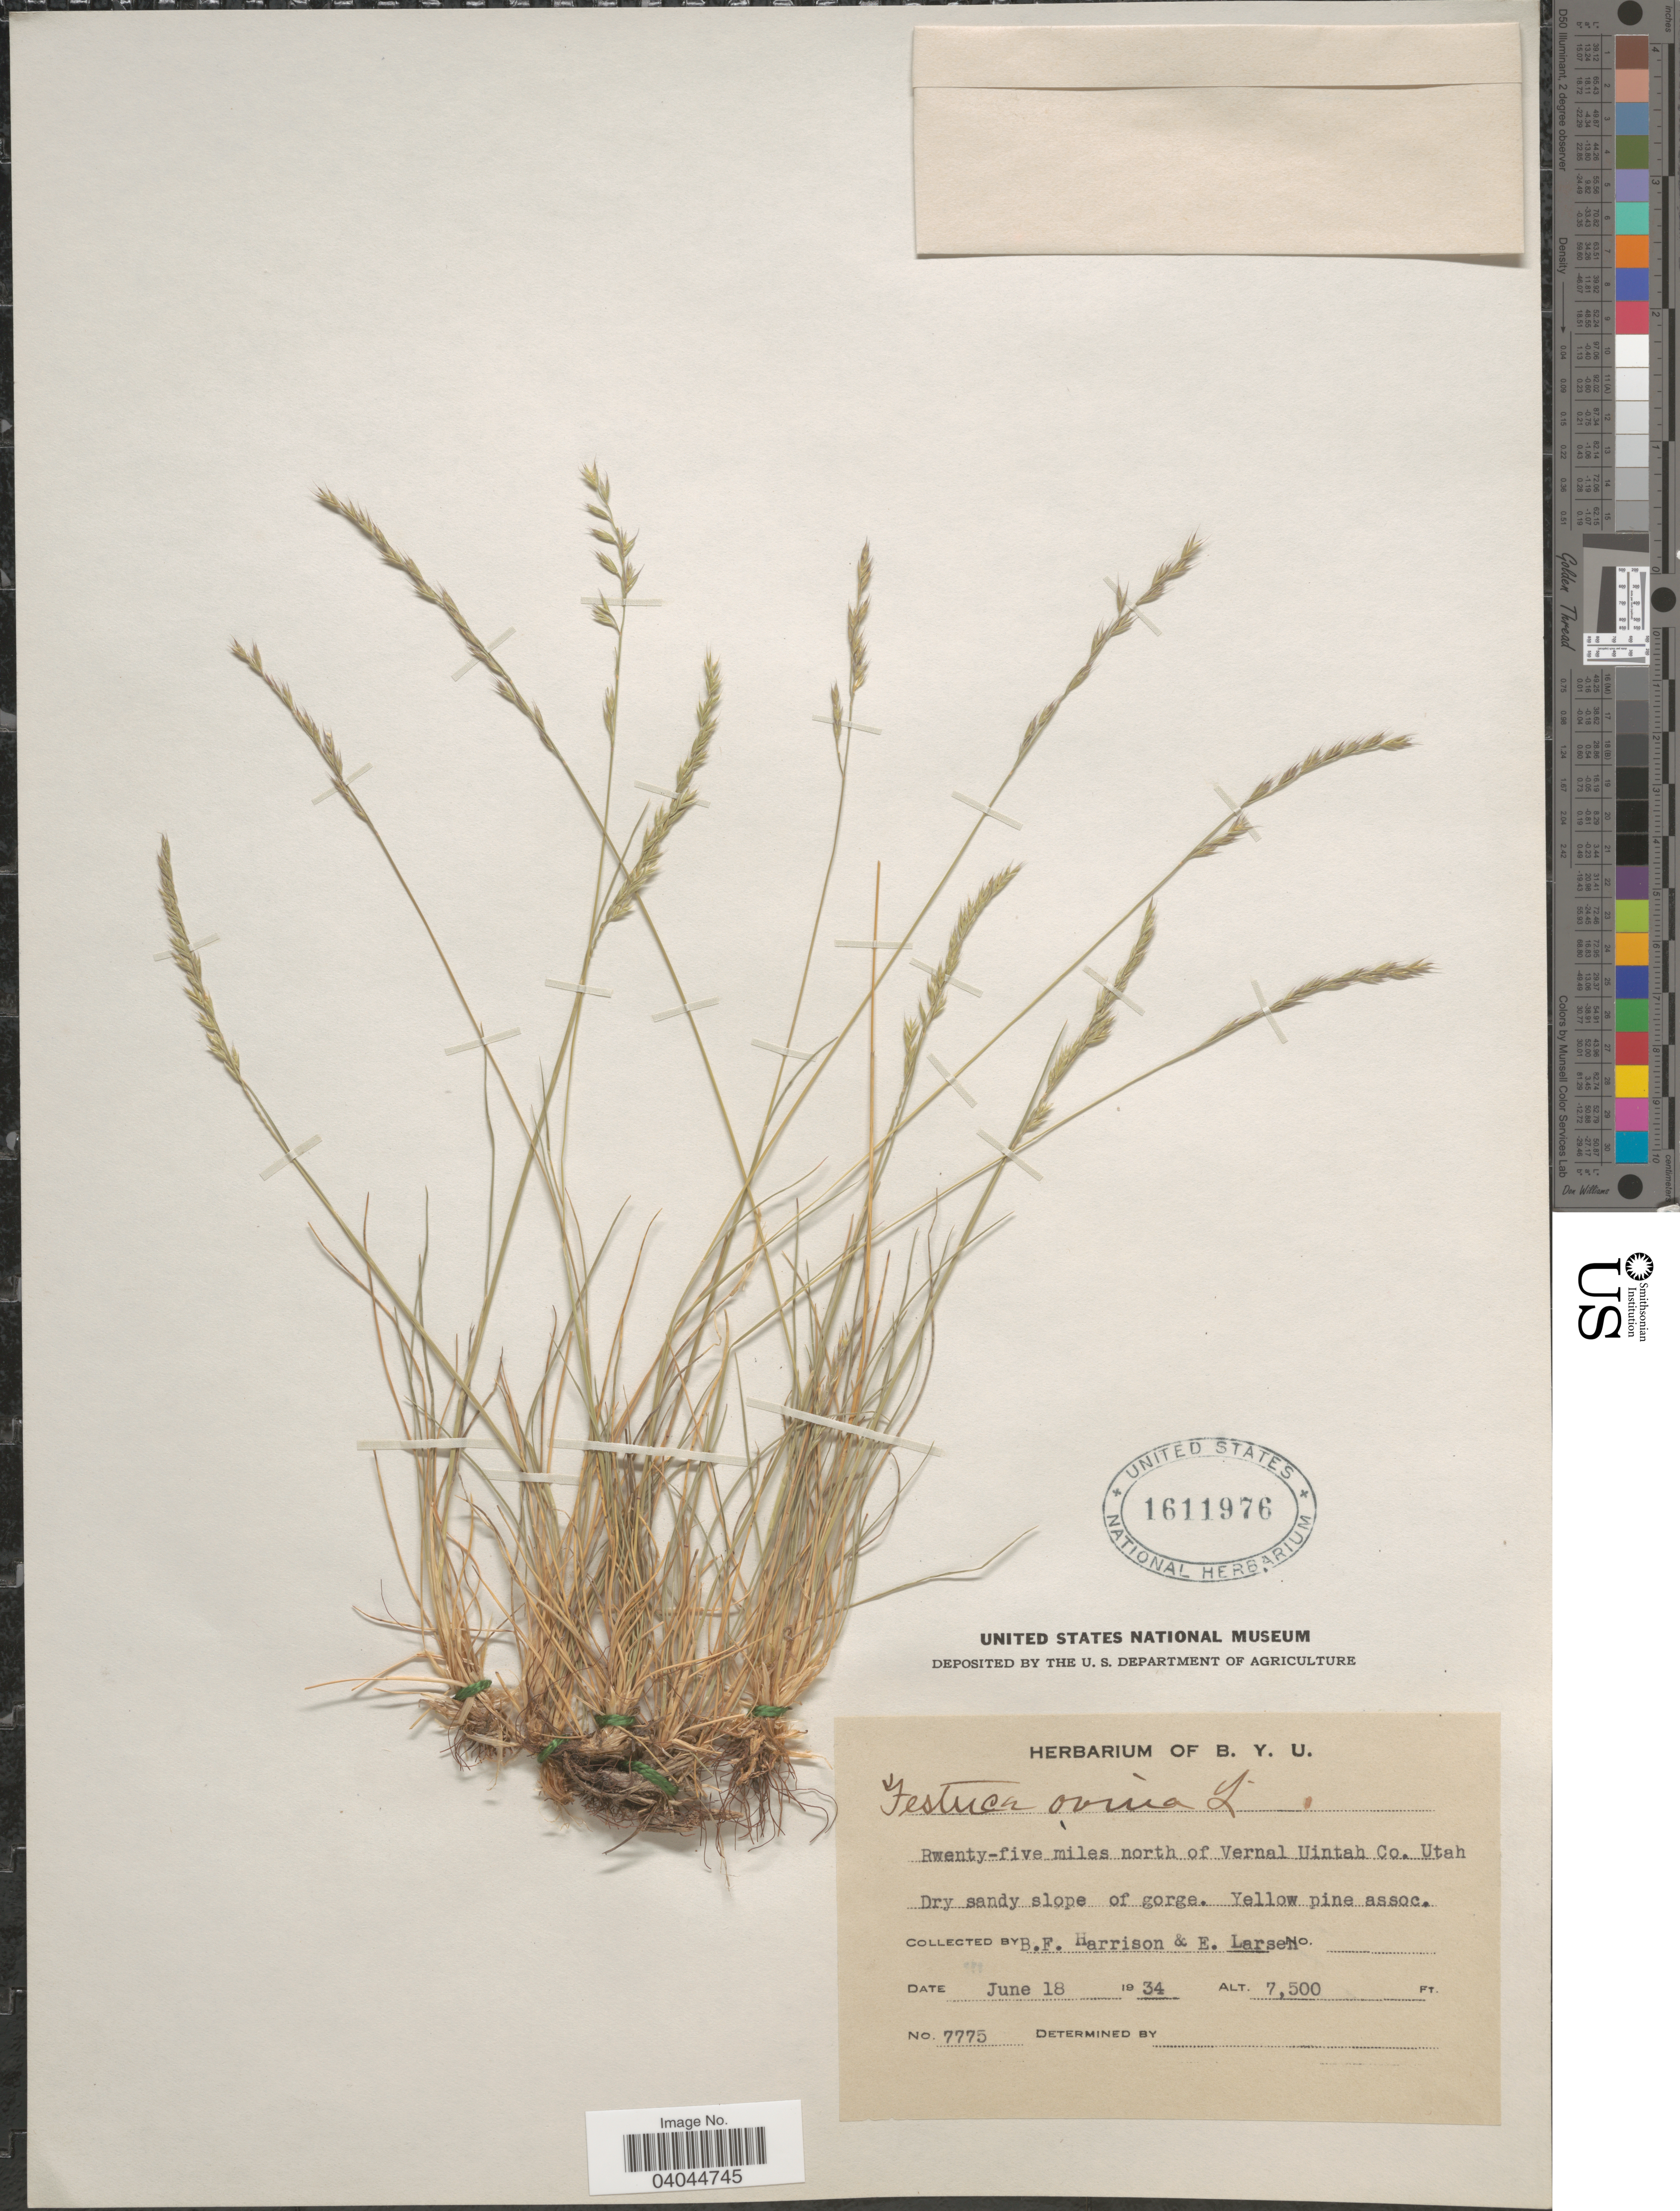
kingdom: Plantae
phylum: Tracheophyta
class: Liliopsida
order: Poales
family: Poaceae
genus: Festuca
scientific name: Festuca ovina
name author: L.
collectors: B. F. Harrison & E. Larsen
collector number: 7775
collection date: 1934-06-18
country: United States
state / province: Utah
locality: Rwenty-five miles north of Vernal Uintah Co.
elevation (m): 2286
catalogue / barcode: US 1611976